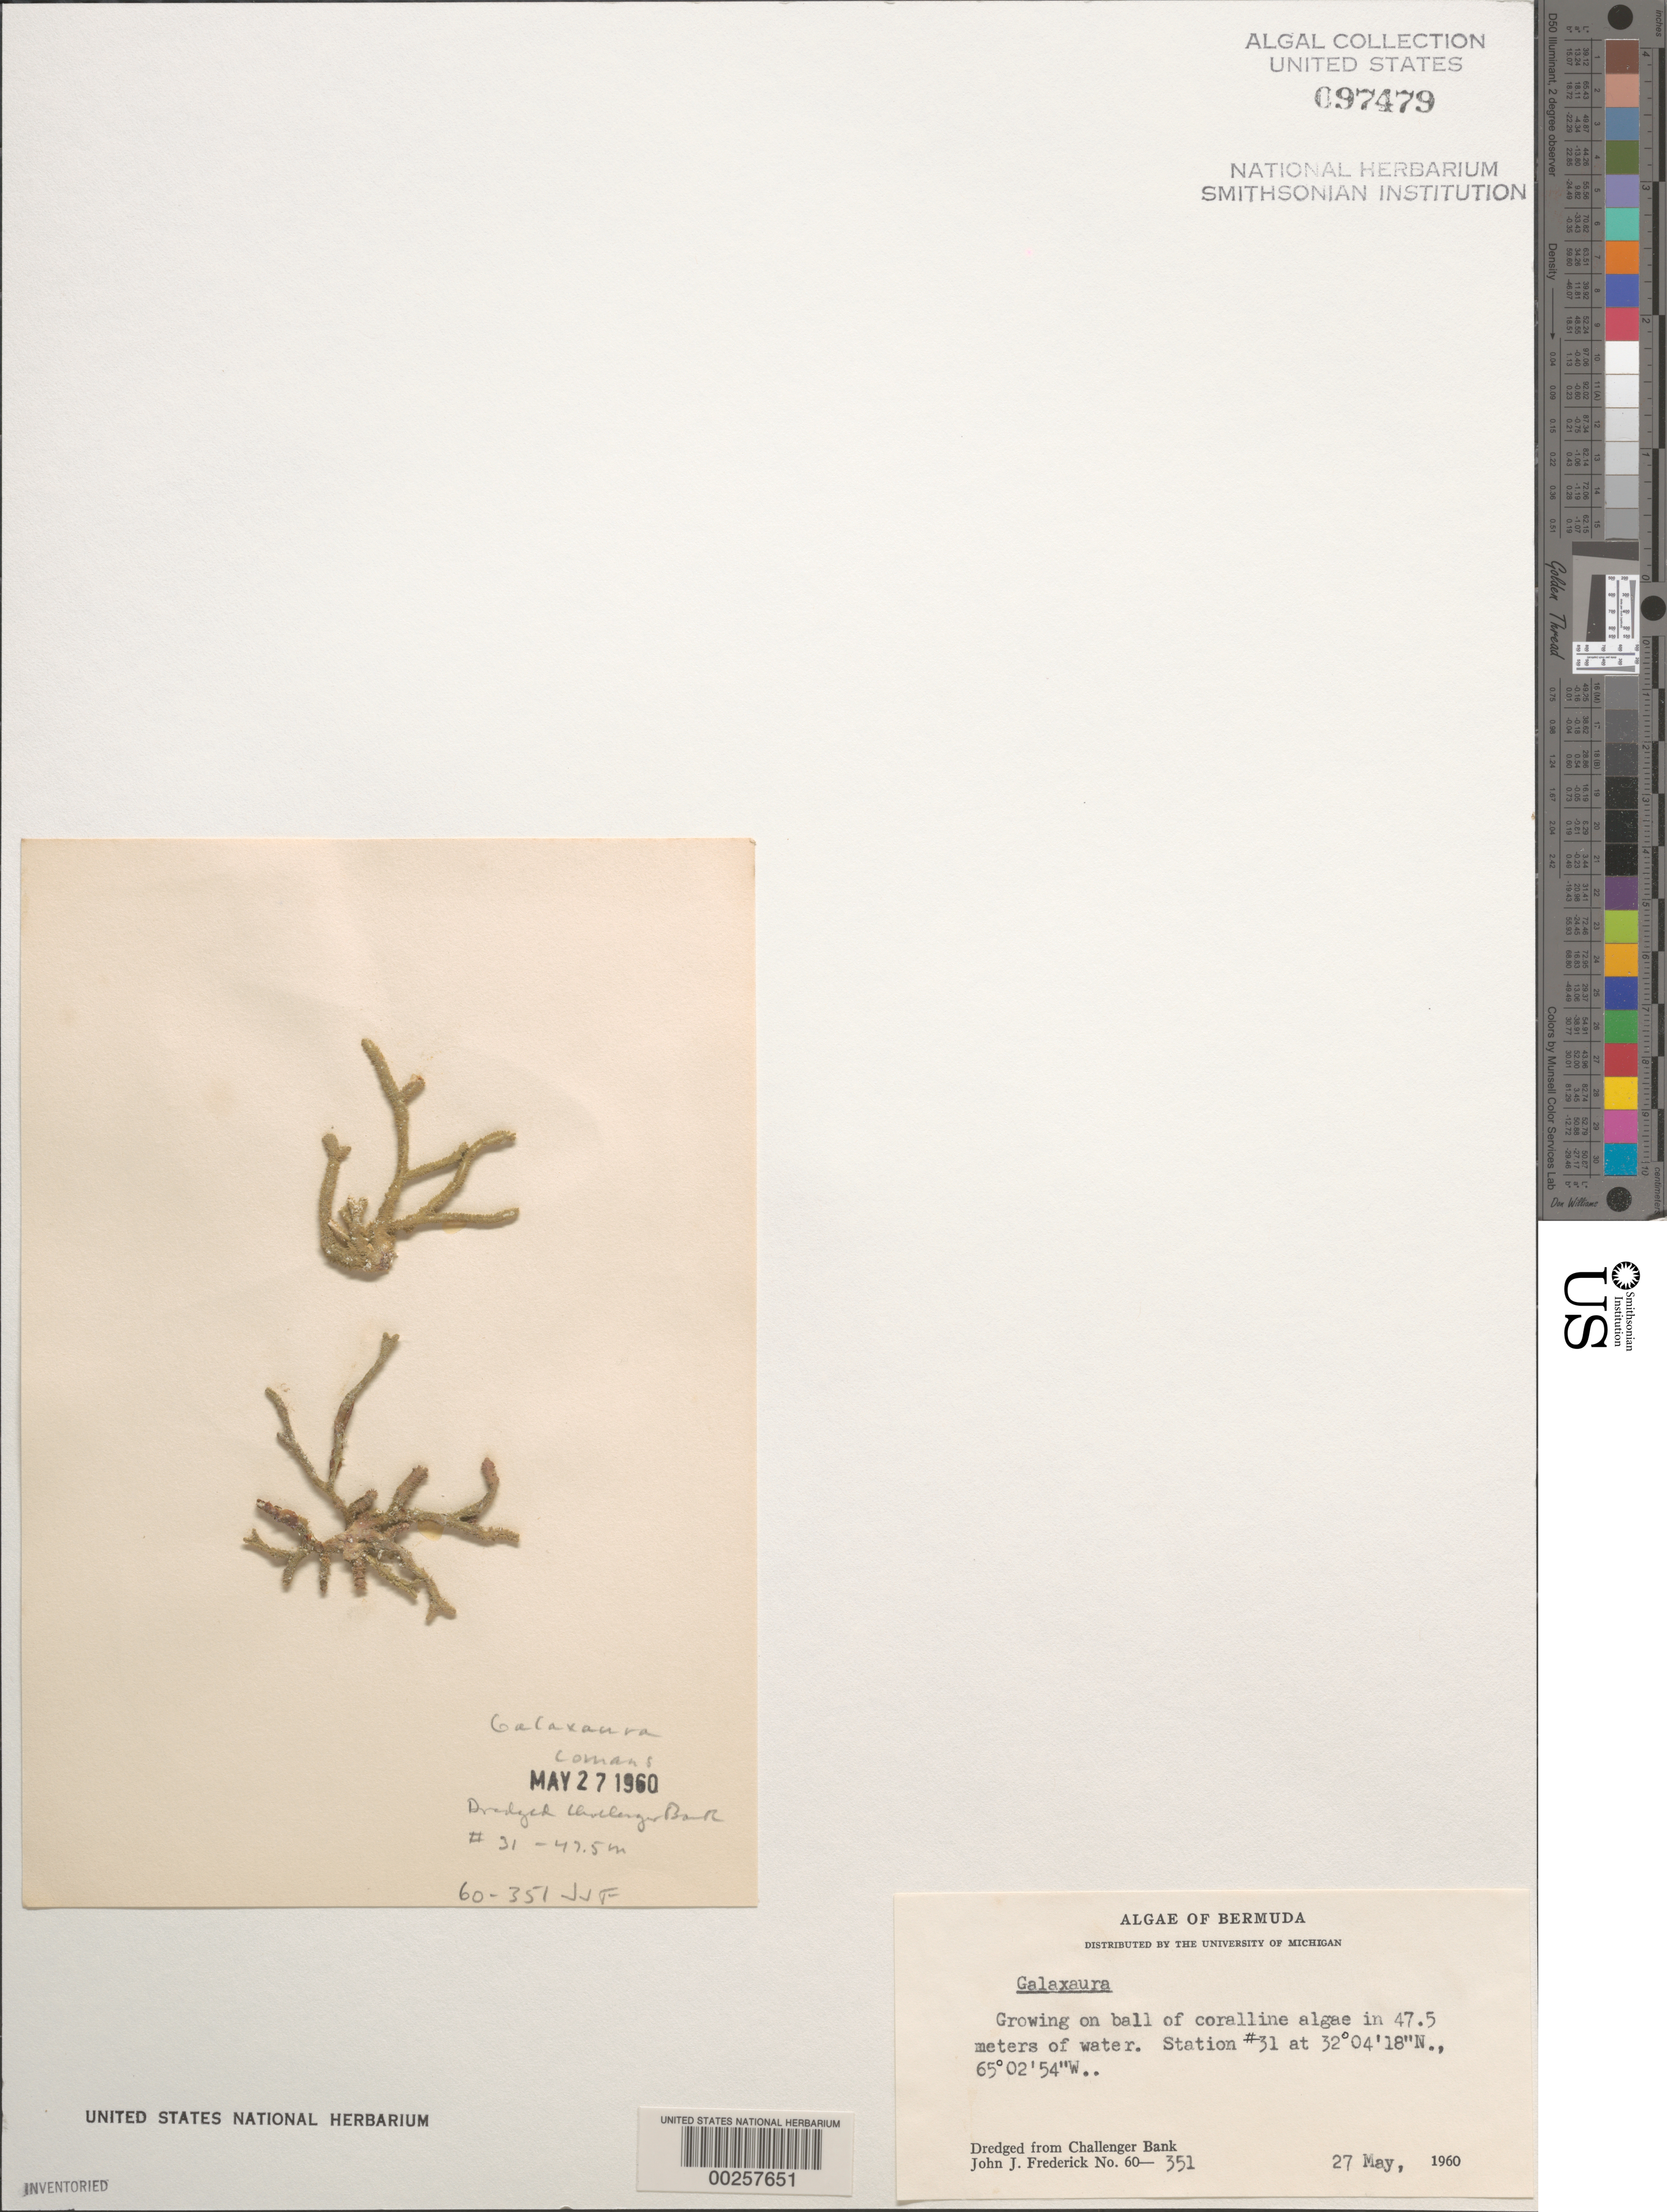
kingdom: Plantae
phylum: Rhodophyta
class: Florideophyceae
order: Nemaliales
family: Galaxauraceae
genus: Galaxaura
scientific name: Galaxaura sp.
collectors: J. Frederick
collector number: JJF 60-351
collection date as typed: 27 May 1960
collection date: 1960-05-27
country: Bermuda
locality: Challenger Bank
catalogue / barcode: US 97479